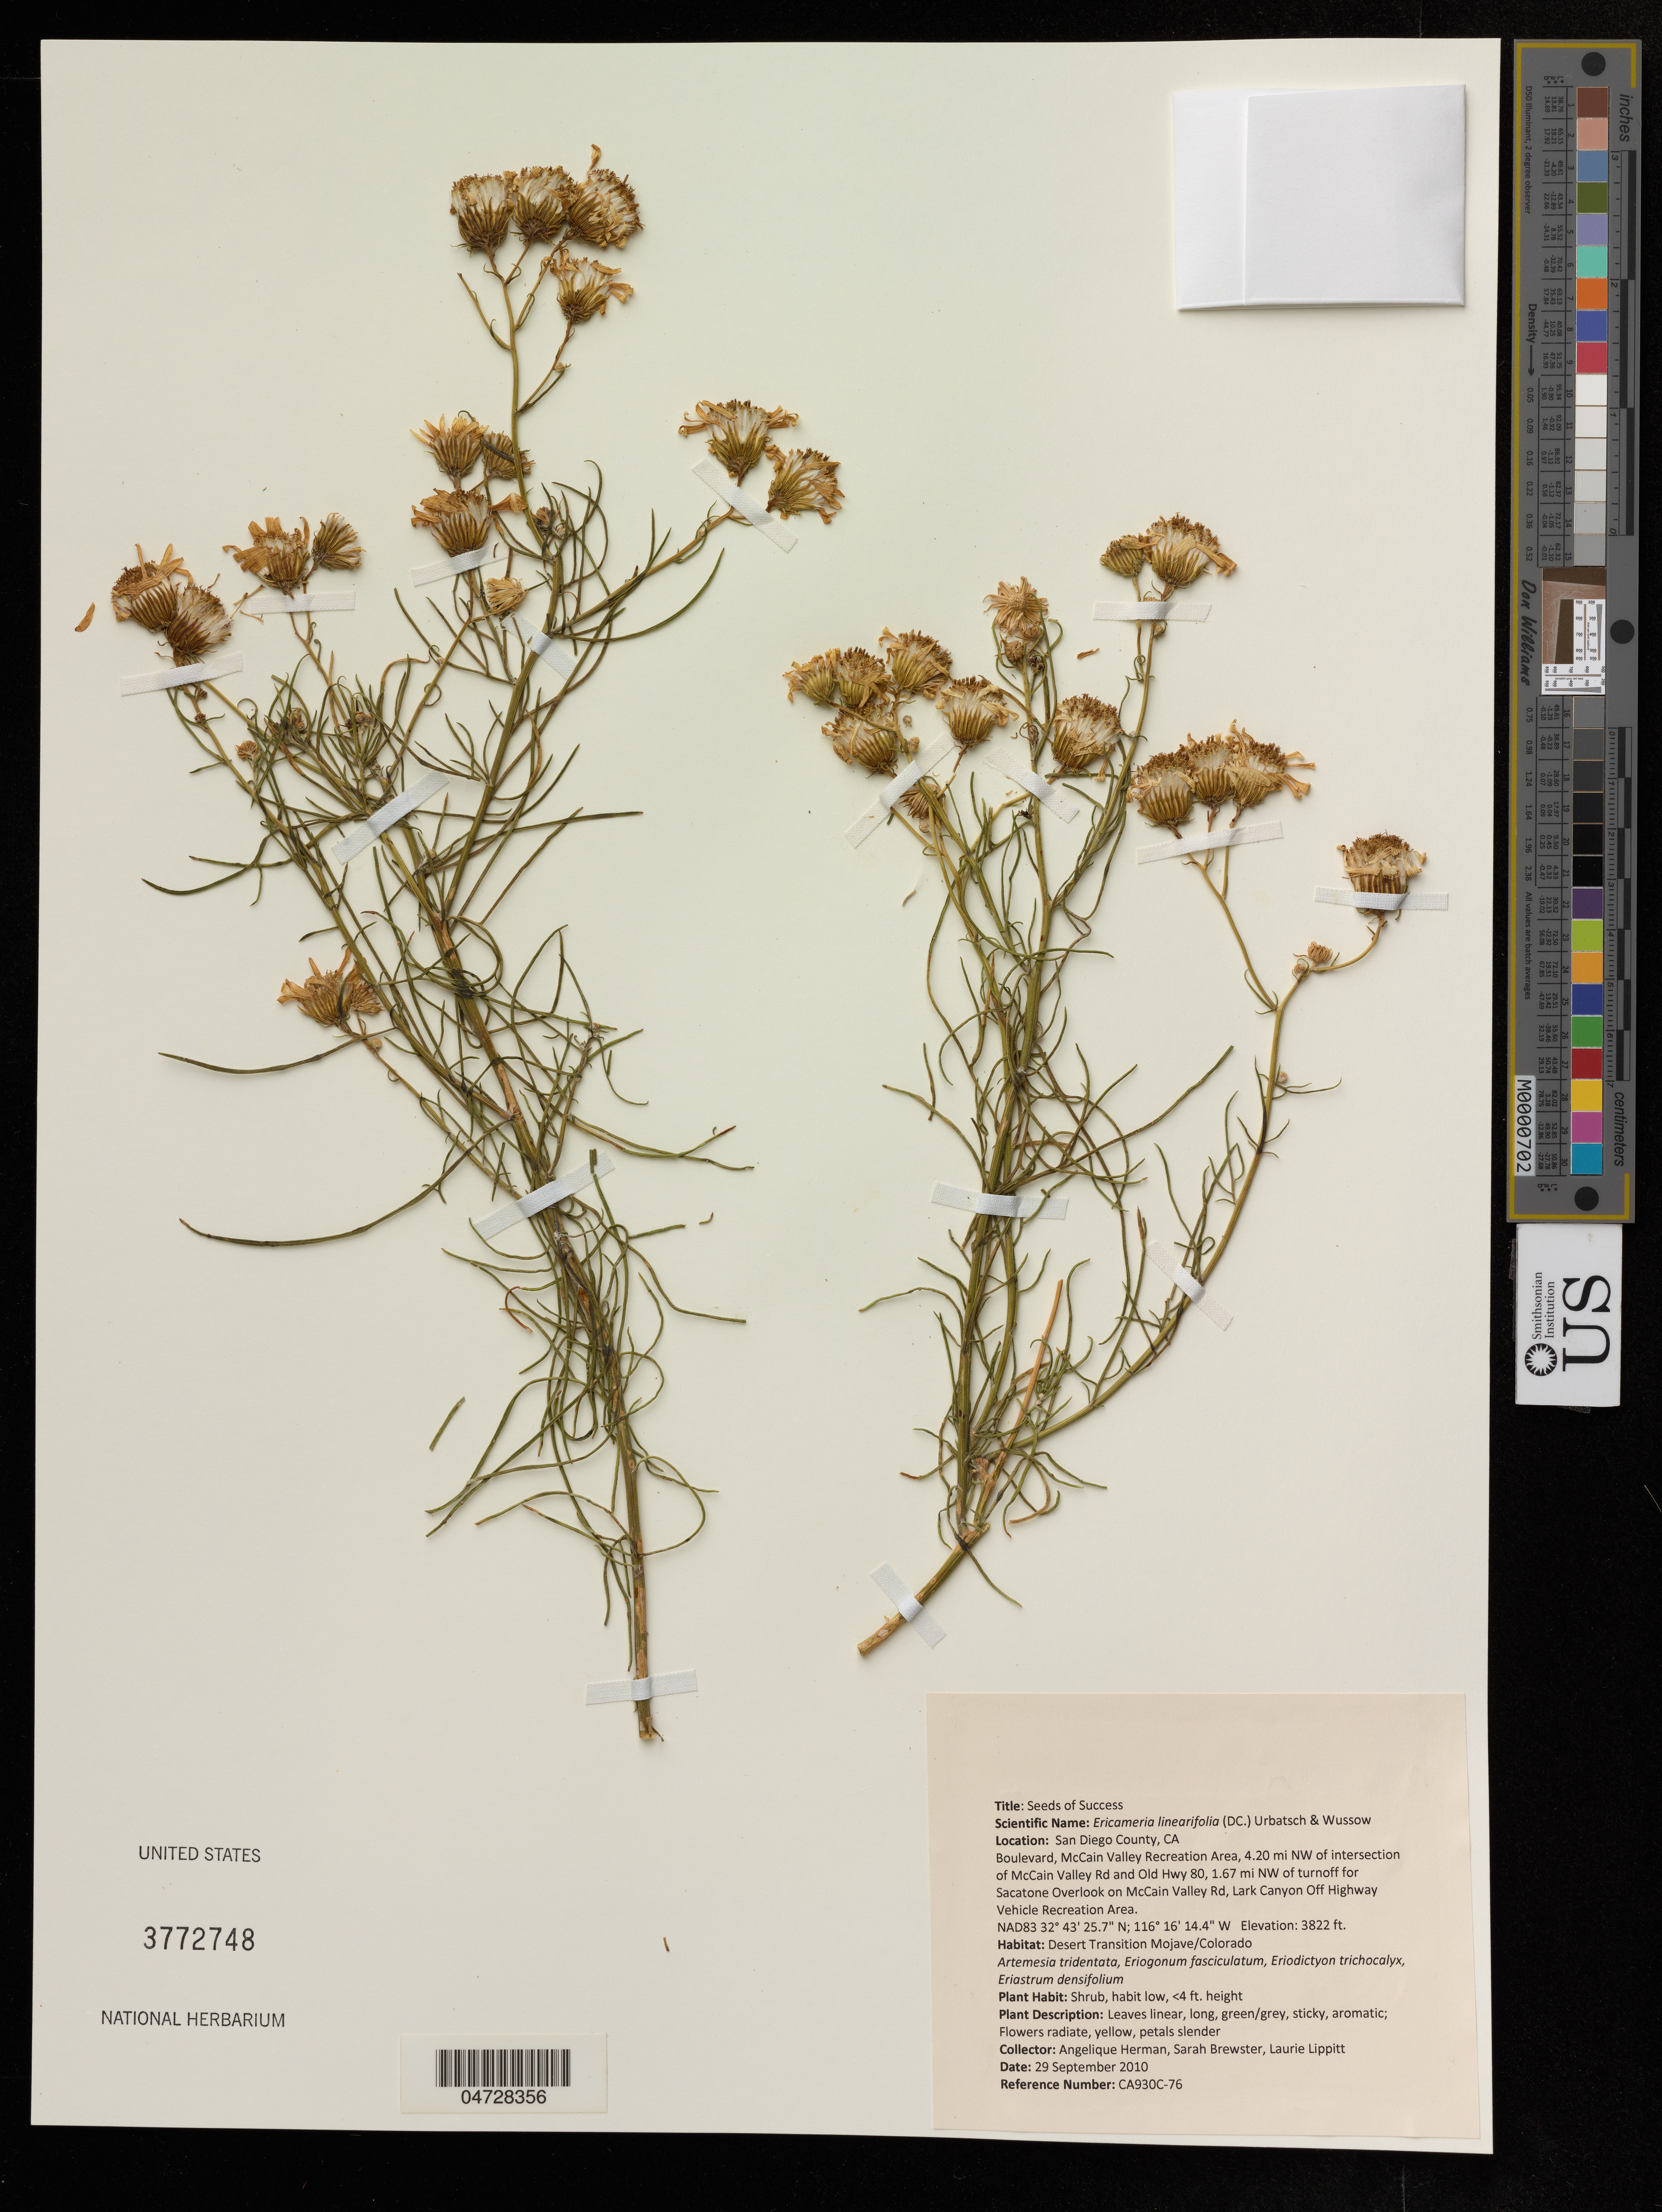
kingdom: Plantae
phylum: Tracheophyta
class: Magnoliopsida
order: Asterales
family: Asteraceae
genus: Ericameria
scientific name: Ericameria linearifolia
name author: (DC.) Urbatsch & Wussow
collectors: A. Herman, S. Brewster & L. Lippitt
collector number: CA930C-76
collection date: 2010-09-29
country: United States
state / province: California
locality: San Diego County, Boulevard, McCain Valley Recreation Area, 4.20 mi NW of intersection of McCain Overlook on McCain Valley Rd, Lark Canyon Off Highway Vehicle Recreation Area.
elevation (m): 1165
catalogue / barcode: US 3772748